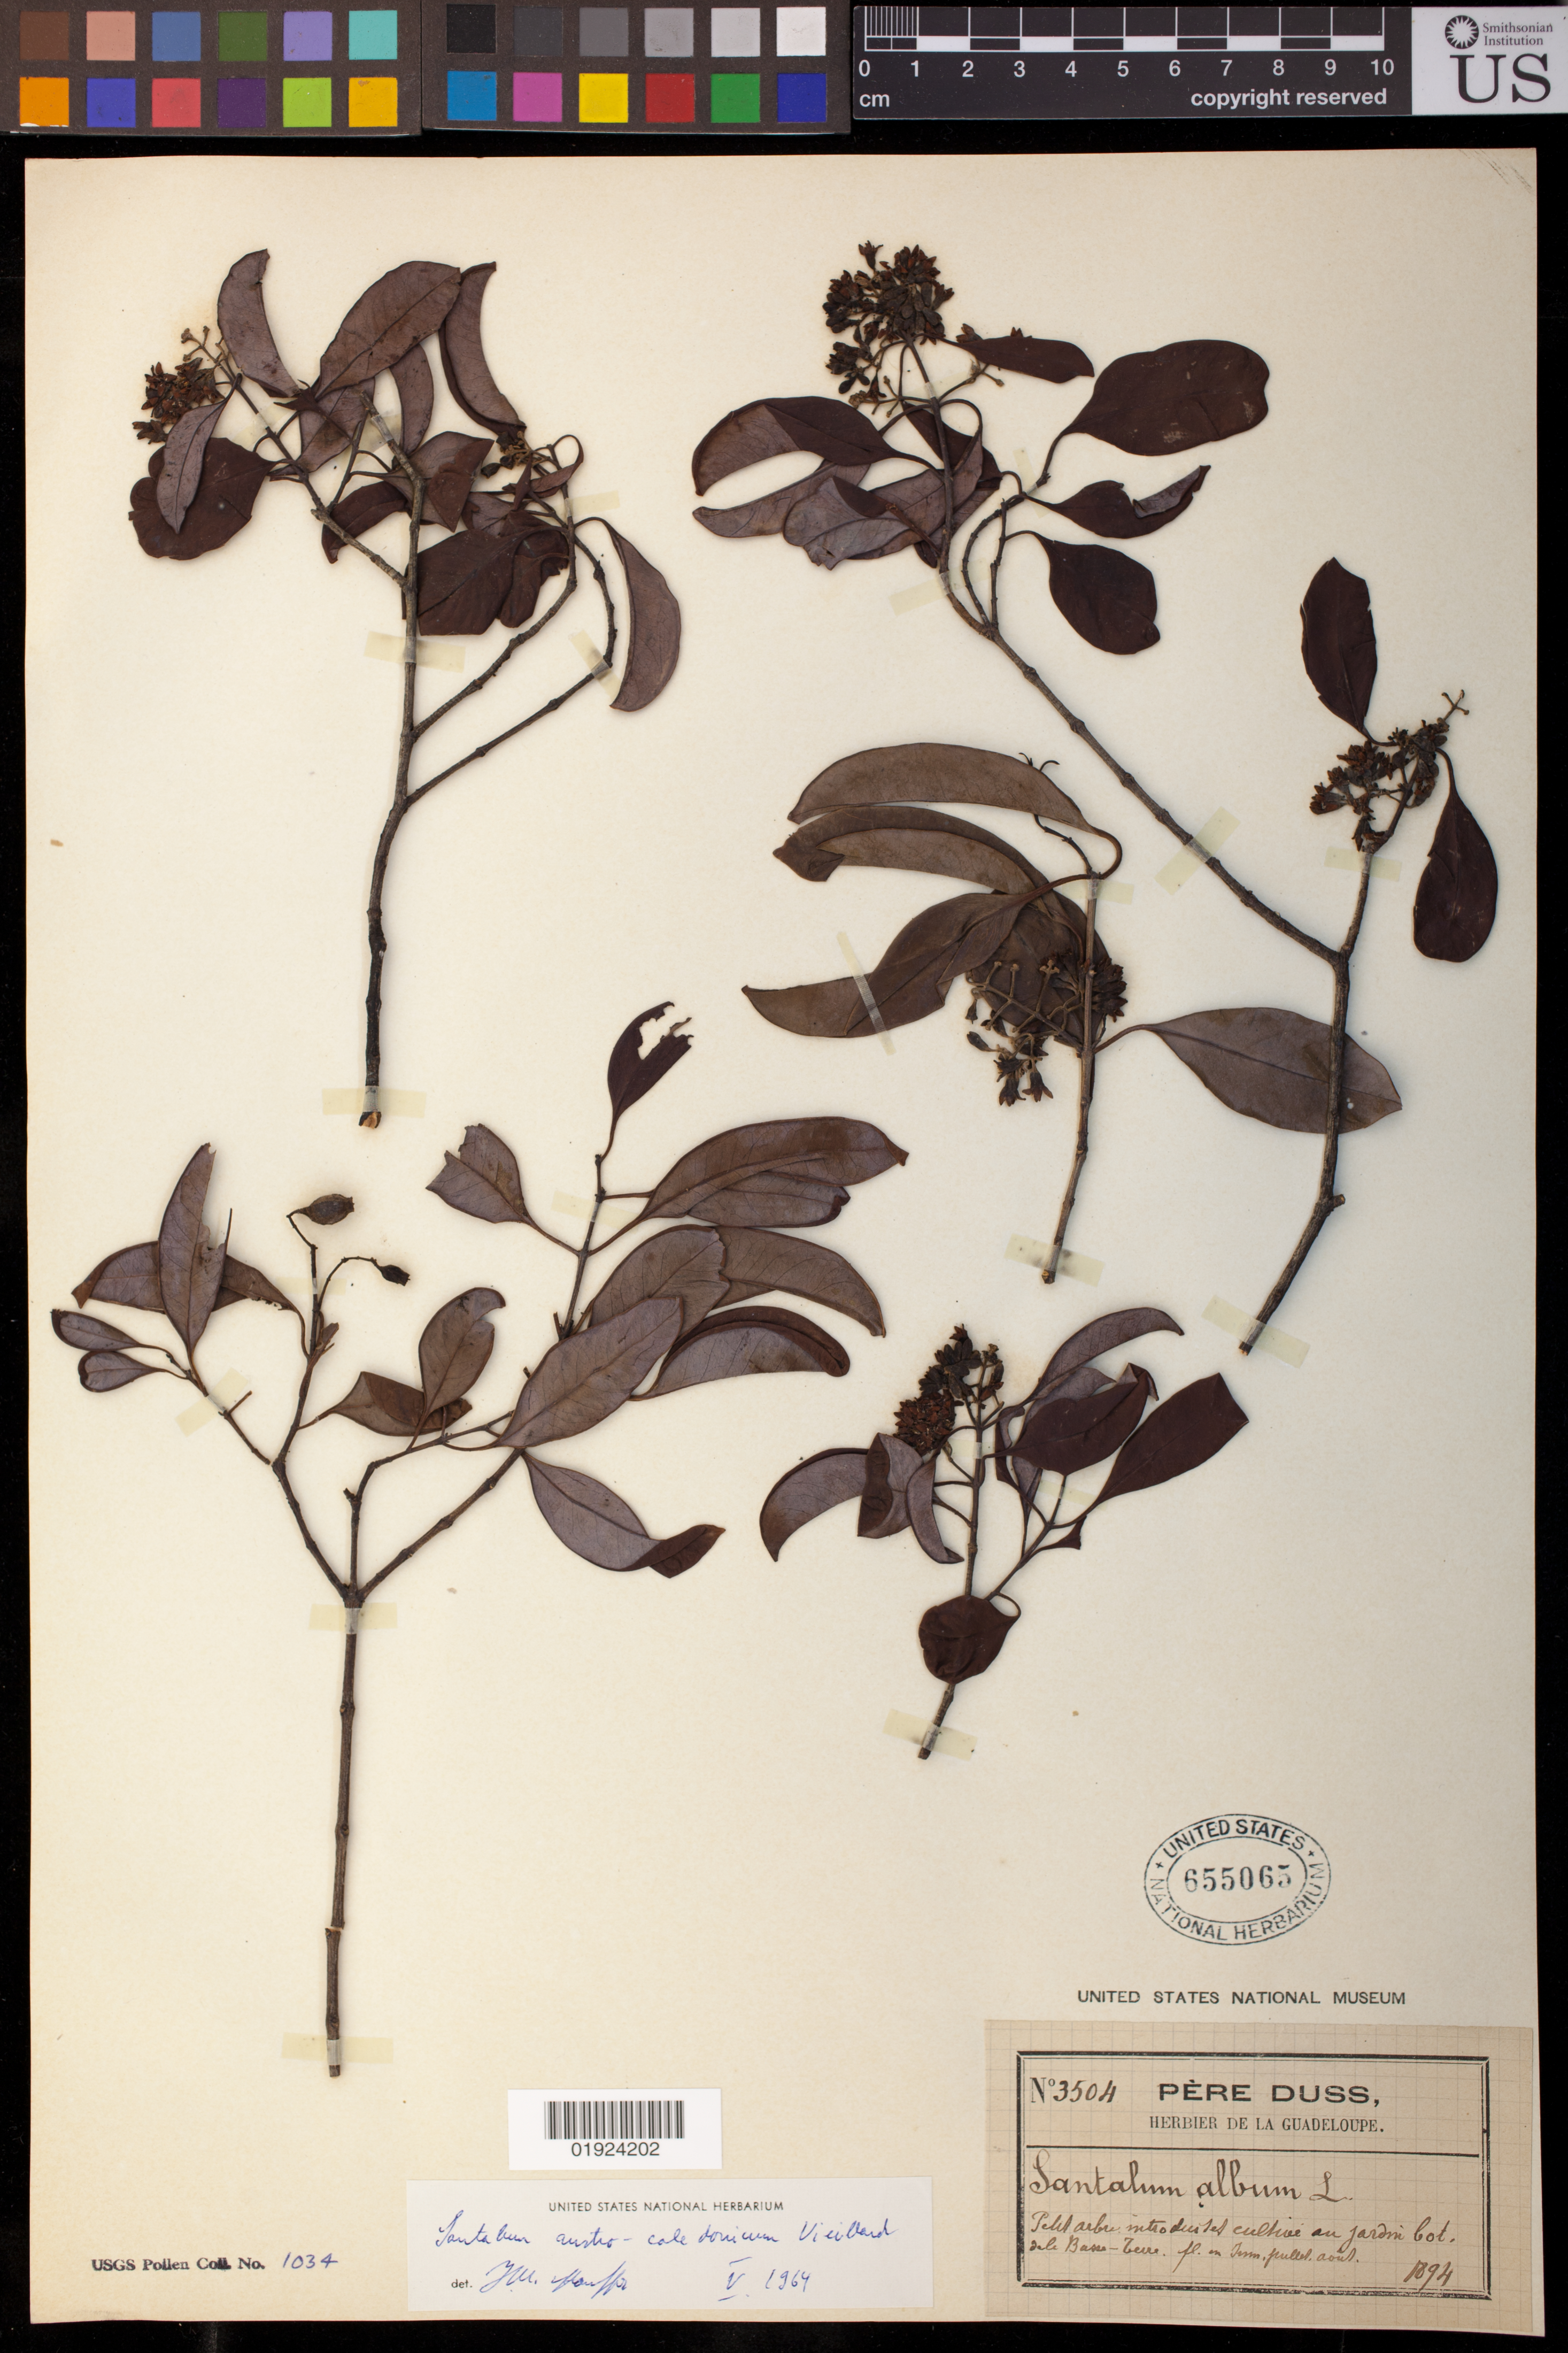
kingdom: Plantae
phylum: Tracheophyta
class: Magnoliopsida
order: Santalales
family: Santalaceae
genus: Santalum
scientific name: Santalum austrocaledonicum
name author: Vieill.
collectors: Père Duss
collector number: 3504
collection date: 1894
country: Guadeloupe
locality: Petit arbre introdecided cultive au Jardin bot. Basse-Terre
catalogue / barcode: US 655065